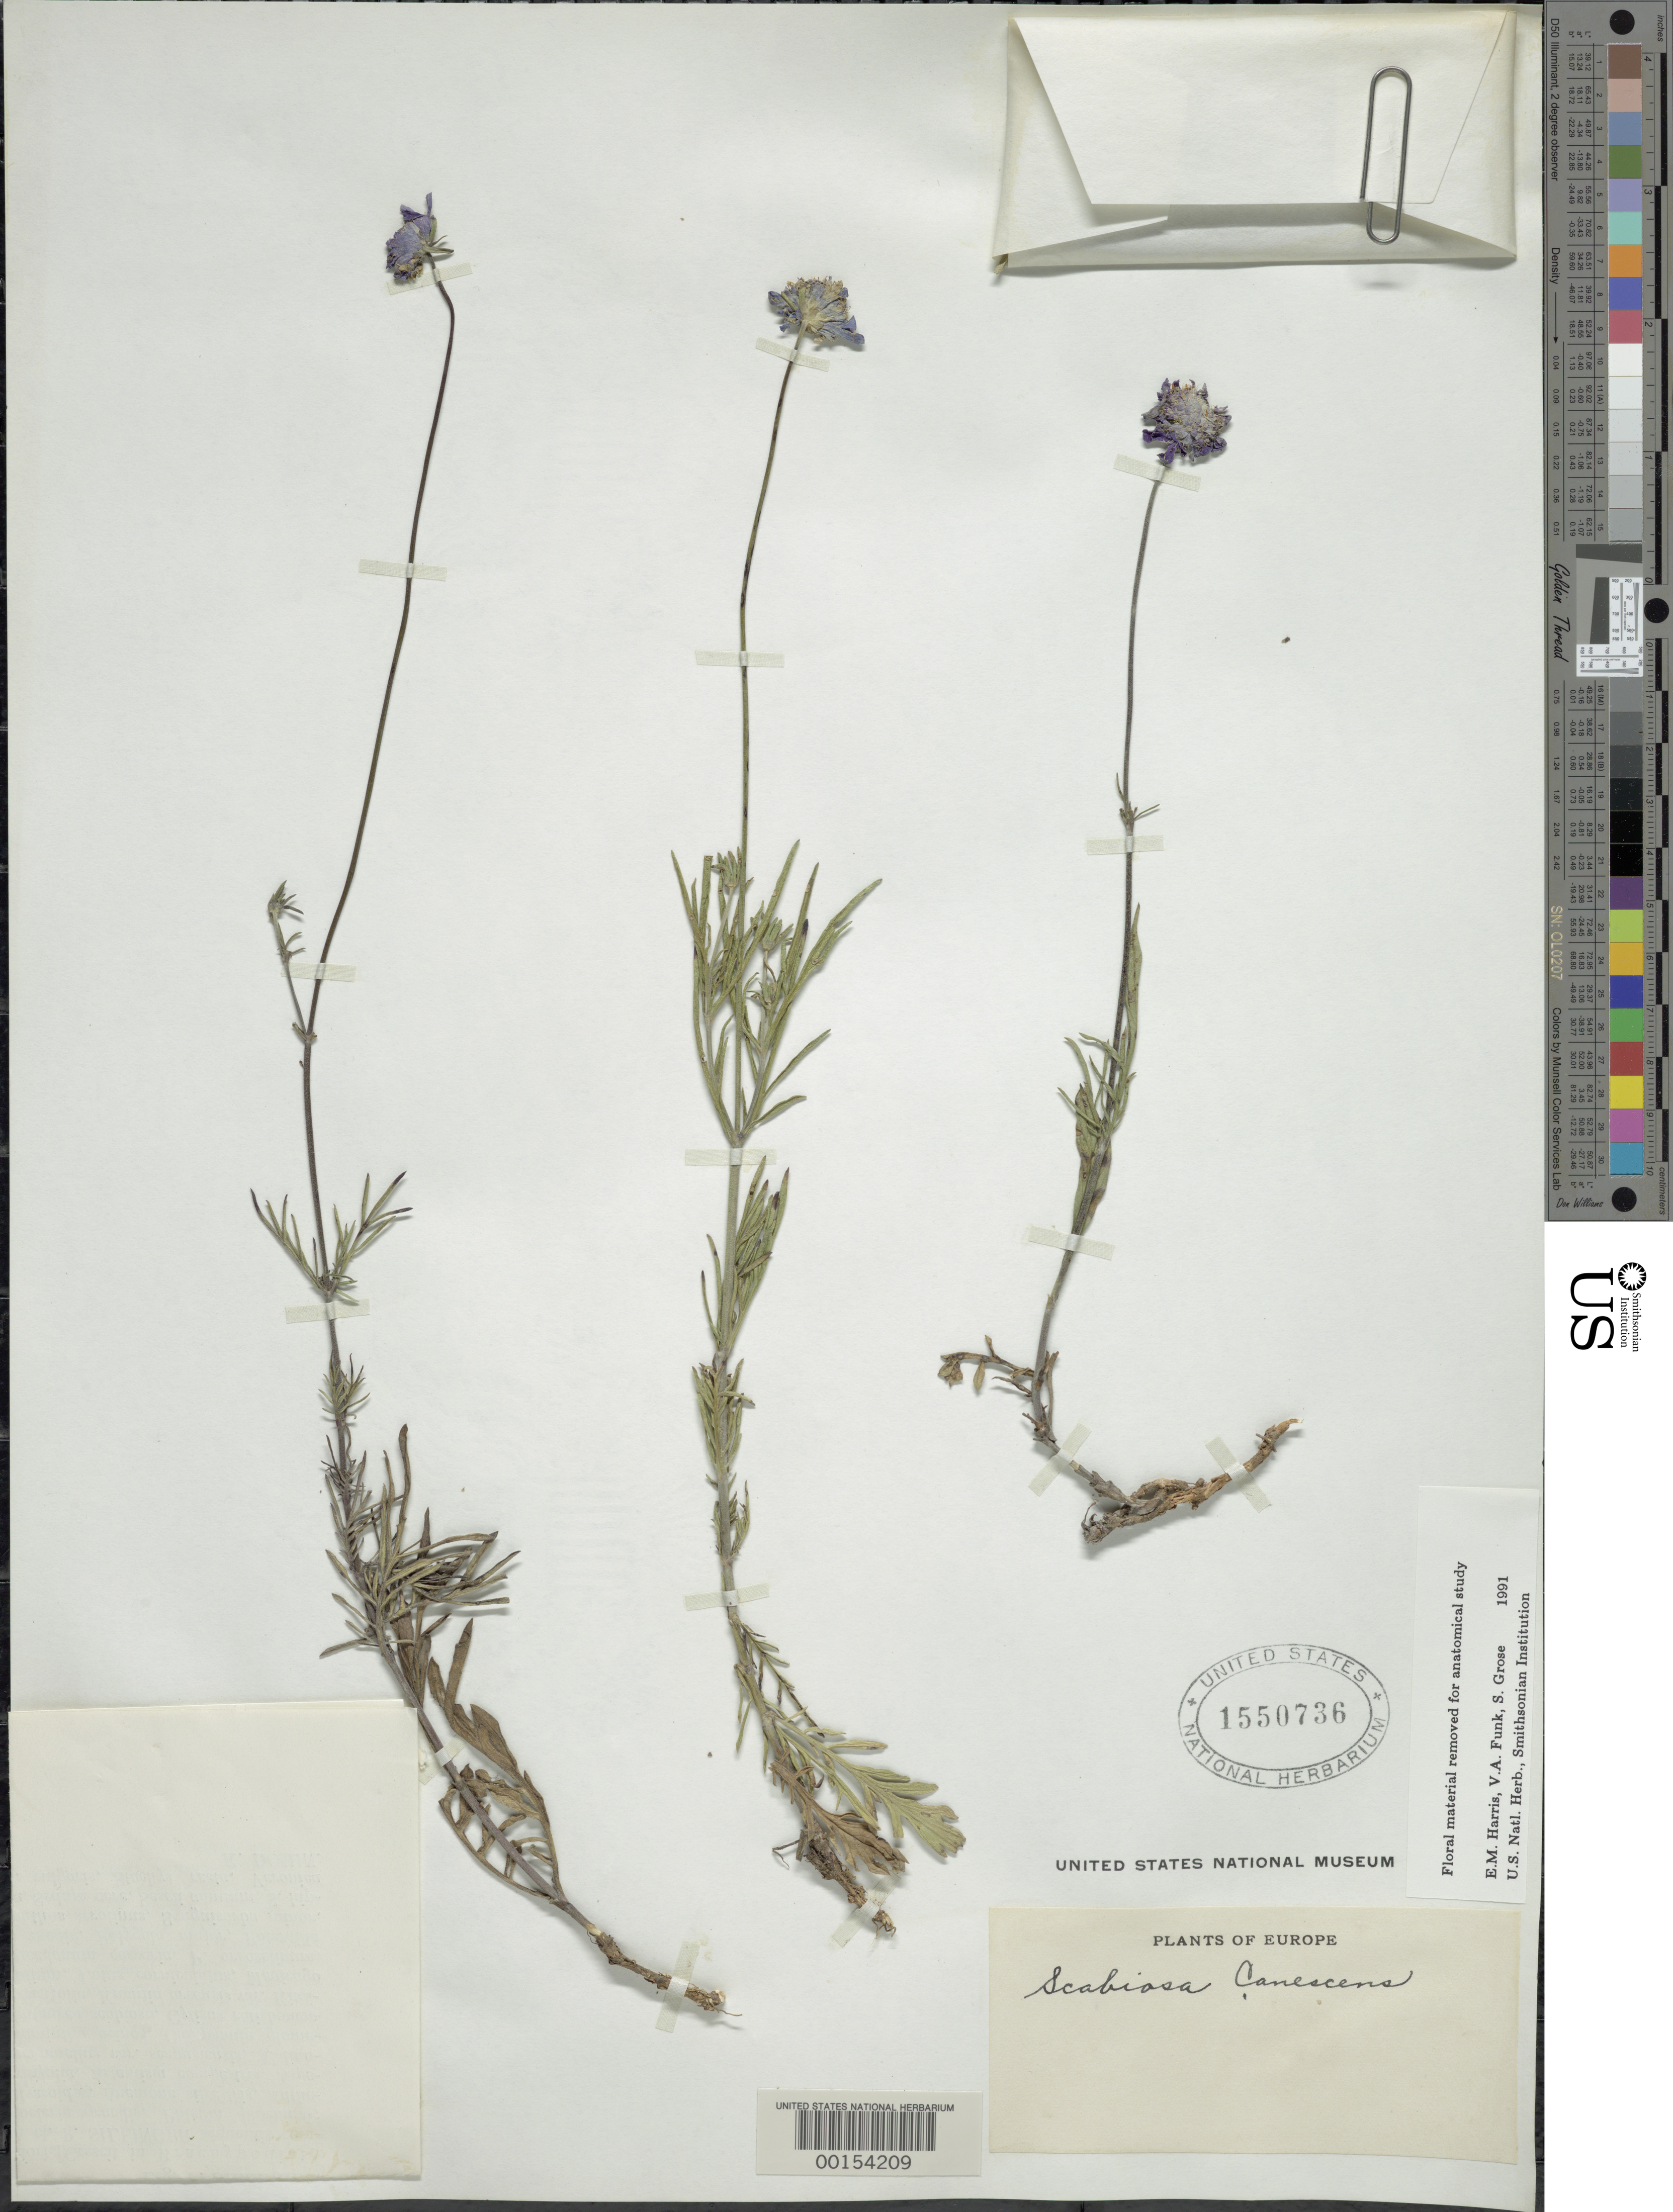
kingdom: Plantae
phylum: Tracheophyta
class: Magnoliopsida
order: Dipsacales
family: Caprifoliaceae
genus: Scabiosa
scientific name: Scabiosa canescens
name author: Waldst. & Kit.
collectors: P. Sillinger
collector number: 195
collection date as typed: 20 Sep 1930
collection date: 1930-09-20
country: Czechia / Slovakia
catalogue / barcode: US 1550736